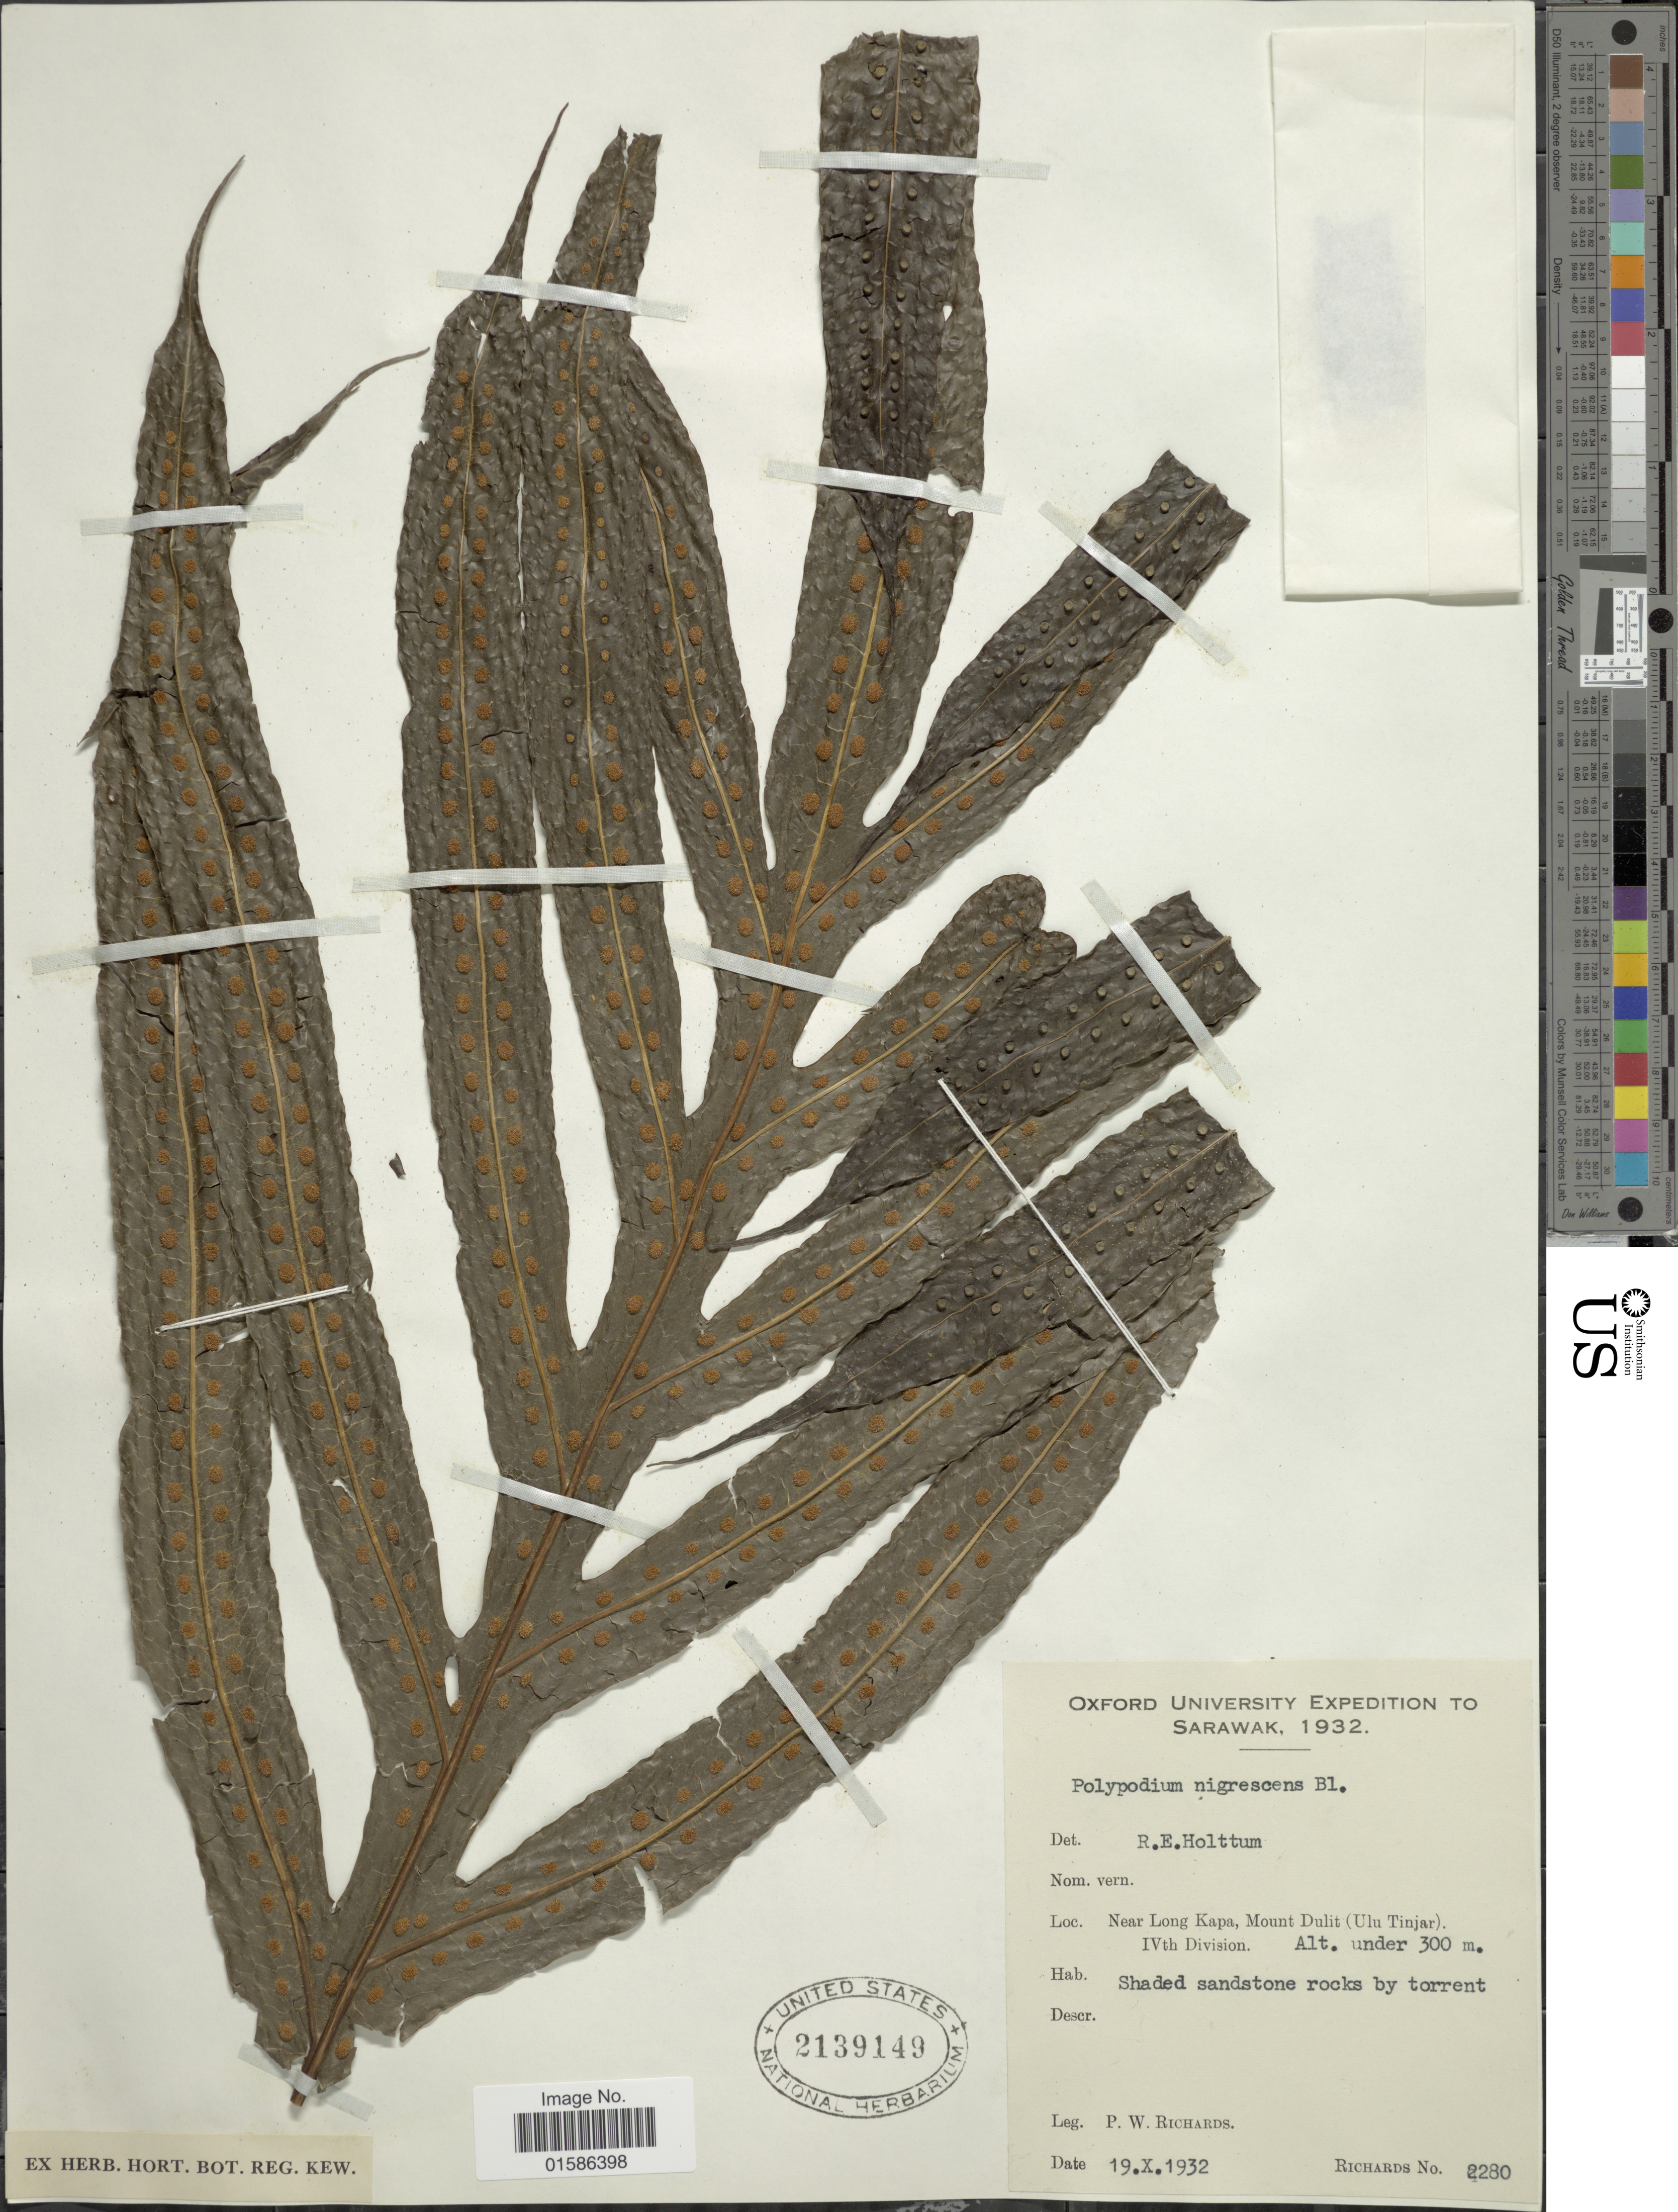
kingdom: Plantae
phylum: Tracheophyta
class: Polypodiopsida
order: Polypodiales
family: Polypodiaceae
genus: Microsorum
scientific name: Microsorum membranifolium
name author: (R. Br.) Ching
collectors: P. Richards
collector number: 2280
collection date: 1932-10-19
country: Malaysia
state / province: Sarawak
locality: Near Long Kapa, Mount Dulit (Ulu Tinjar). IVth Division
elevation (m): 300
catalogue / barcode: US 2139149